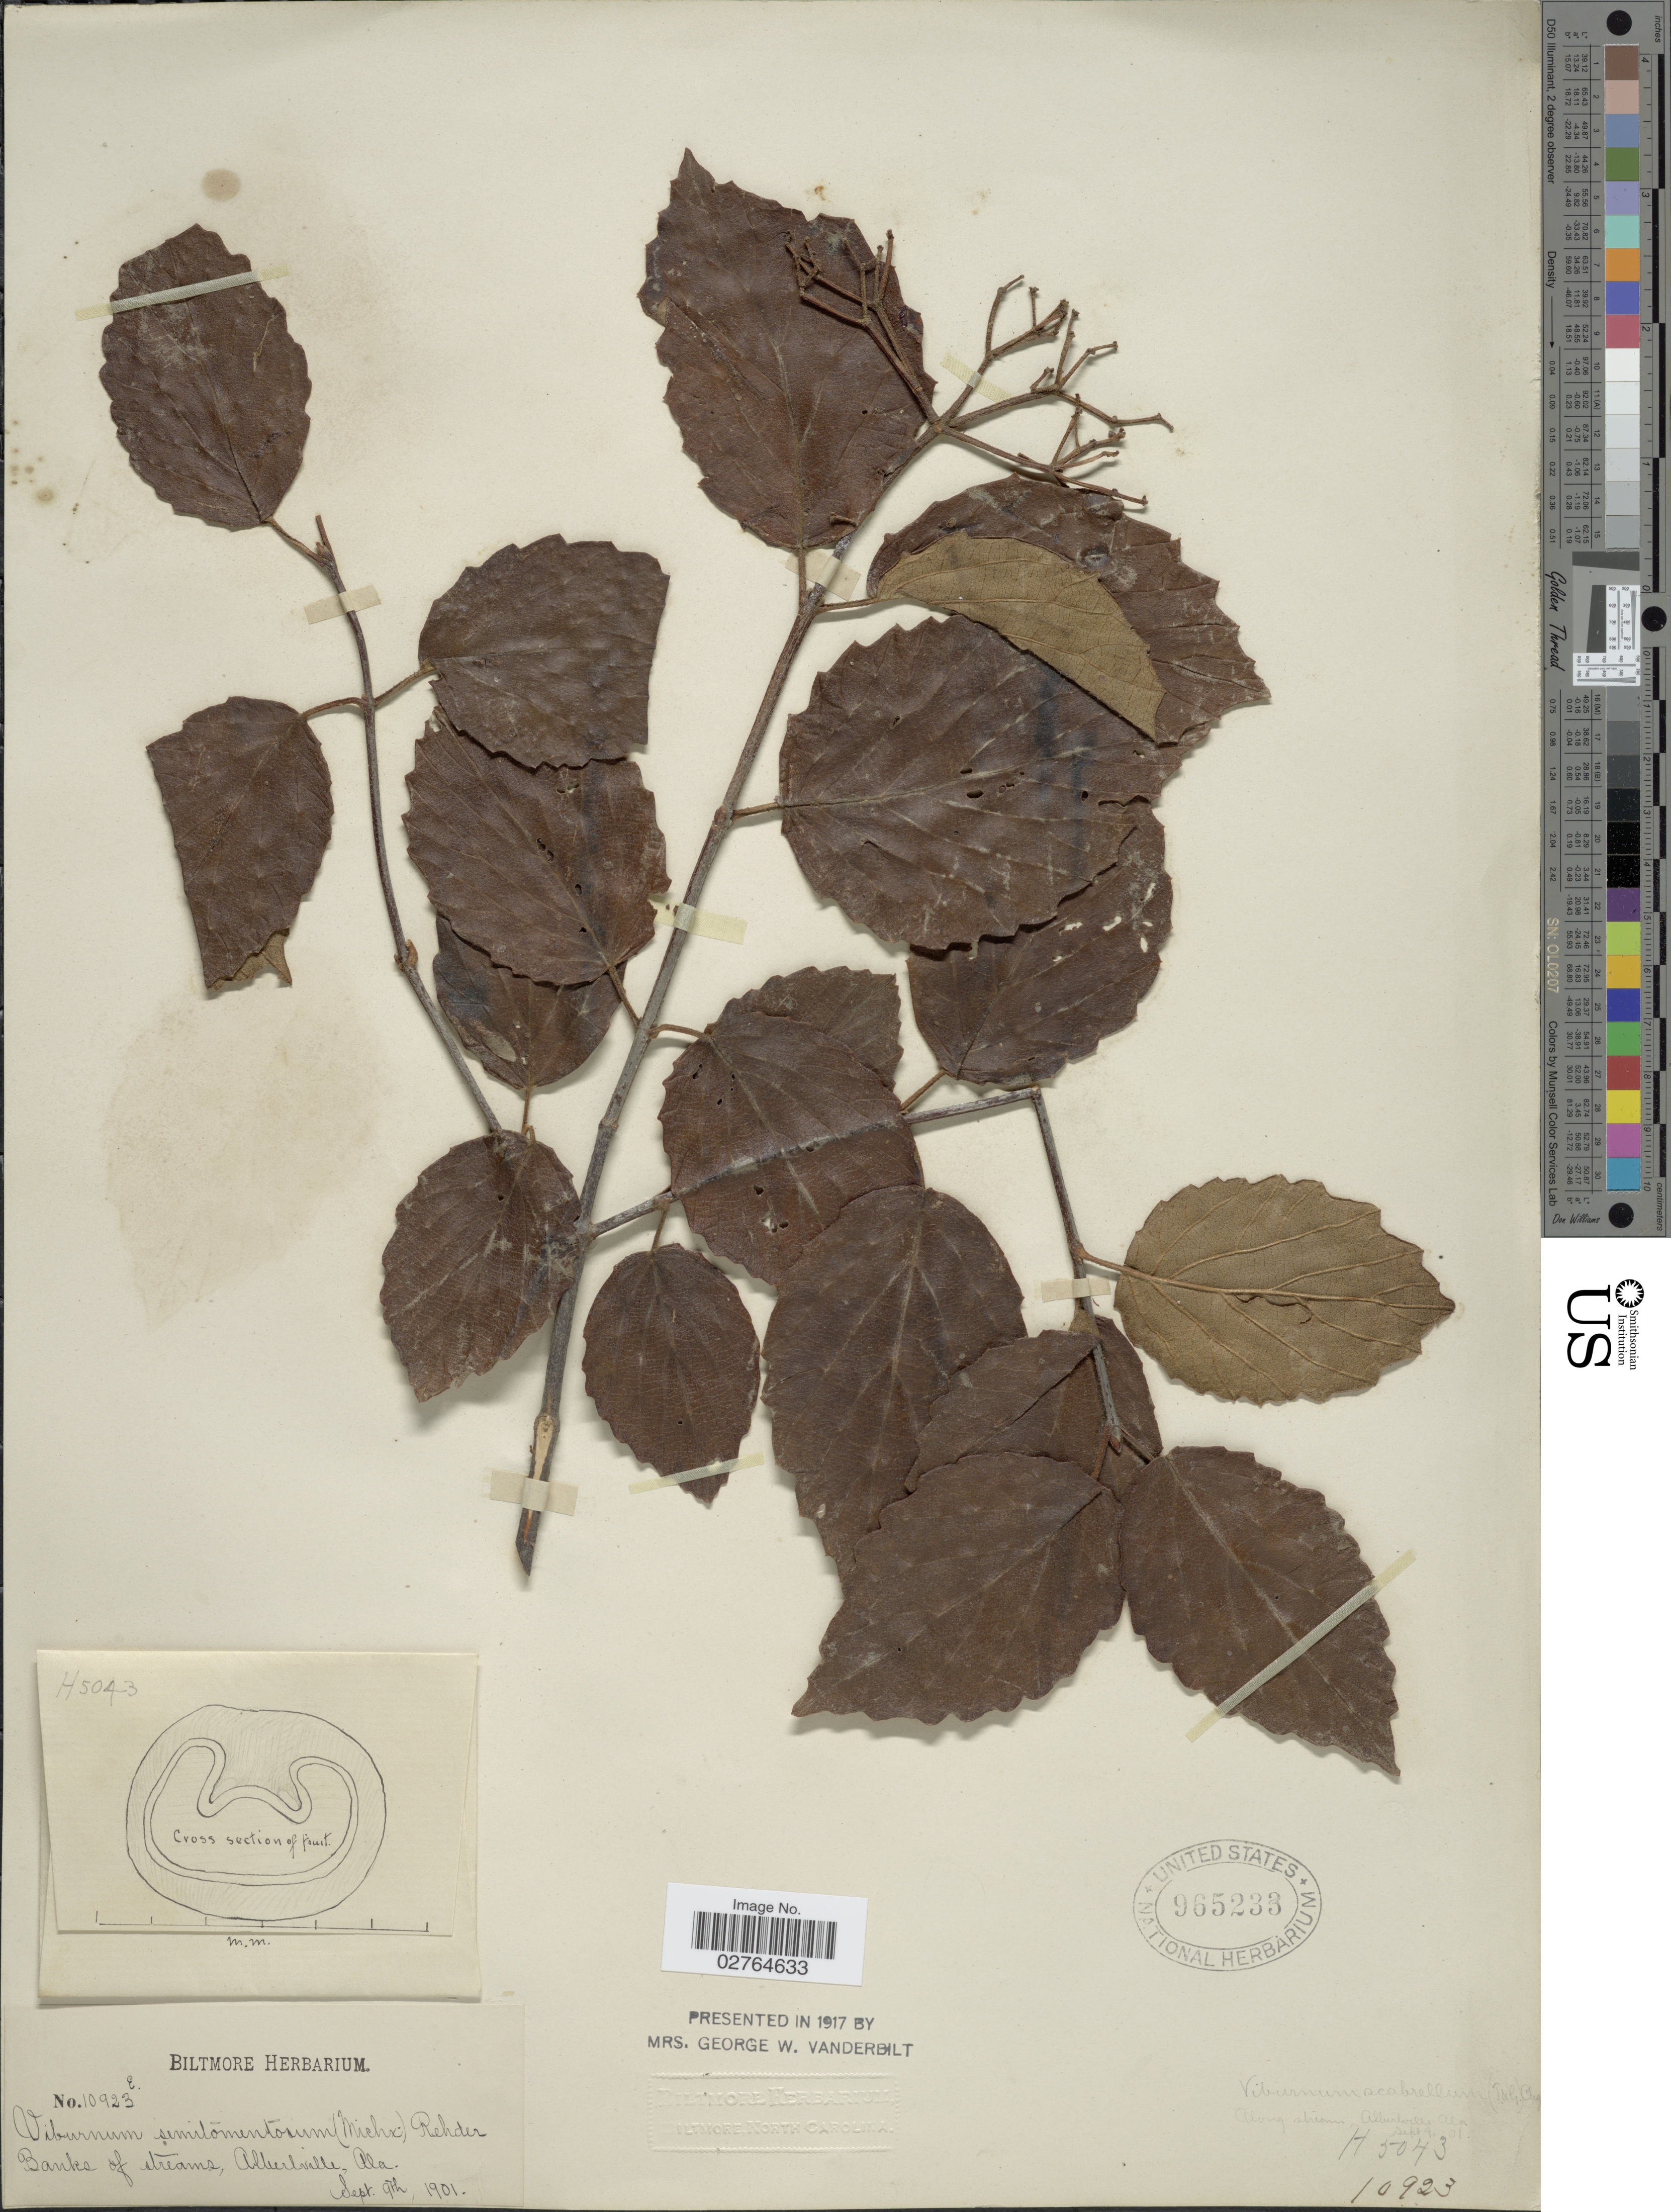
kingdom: Plantae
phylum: Tracheophyta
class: Magnoliopsida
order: Dipsacales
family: Viburnaceae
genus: Viburnum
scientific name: Viburnum scabrellum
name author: (Torr. & A. Gray) Chapm.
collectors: ex herb. Biltmore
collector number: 10923e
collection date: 1901-09-09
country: United States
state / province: Alabama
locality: Banks of streams, Albertville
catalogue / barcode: US 965233